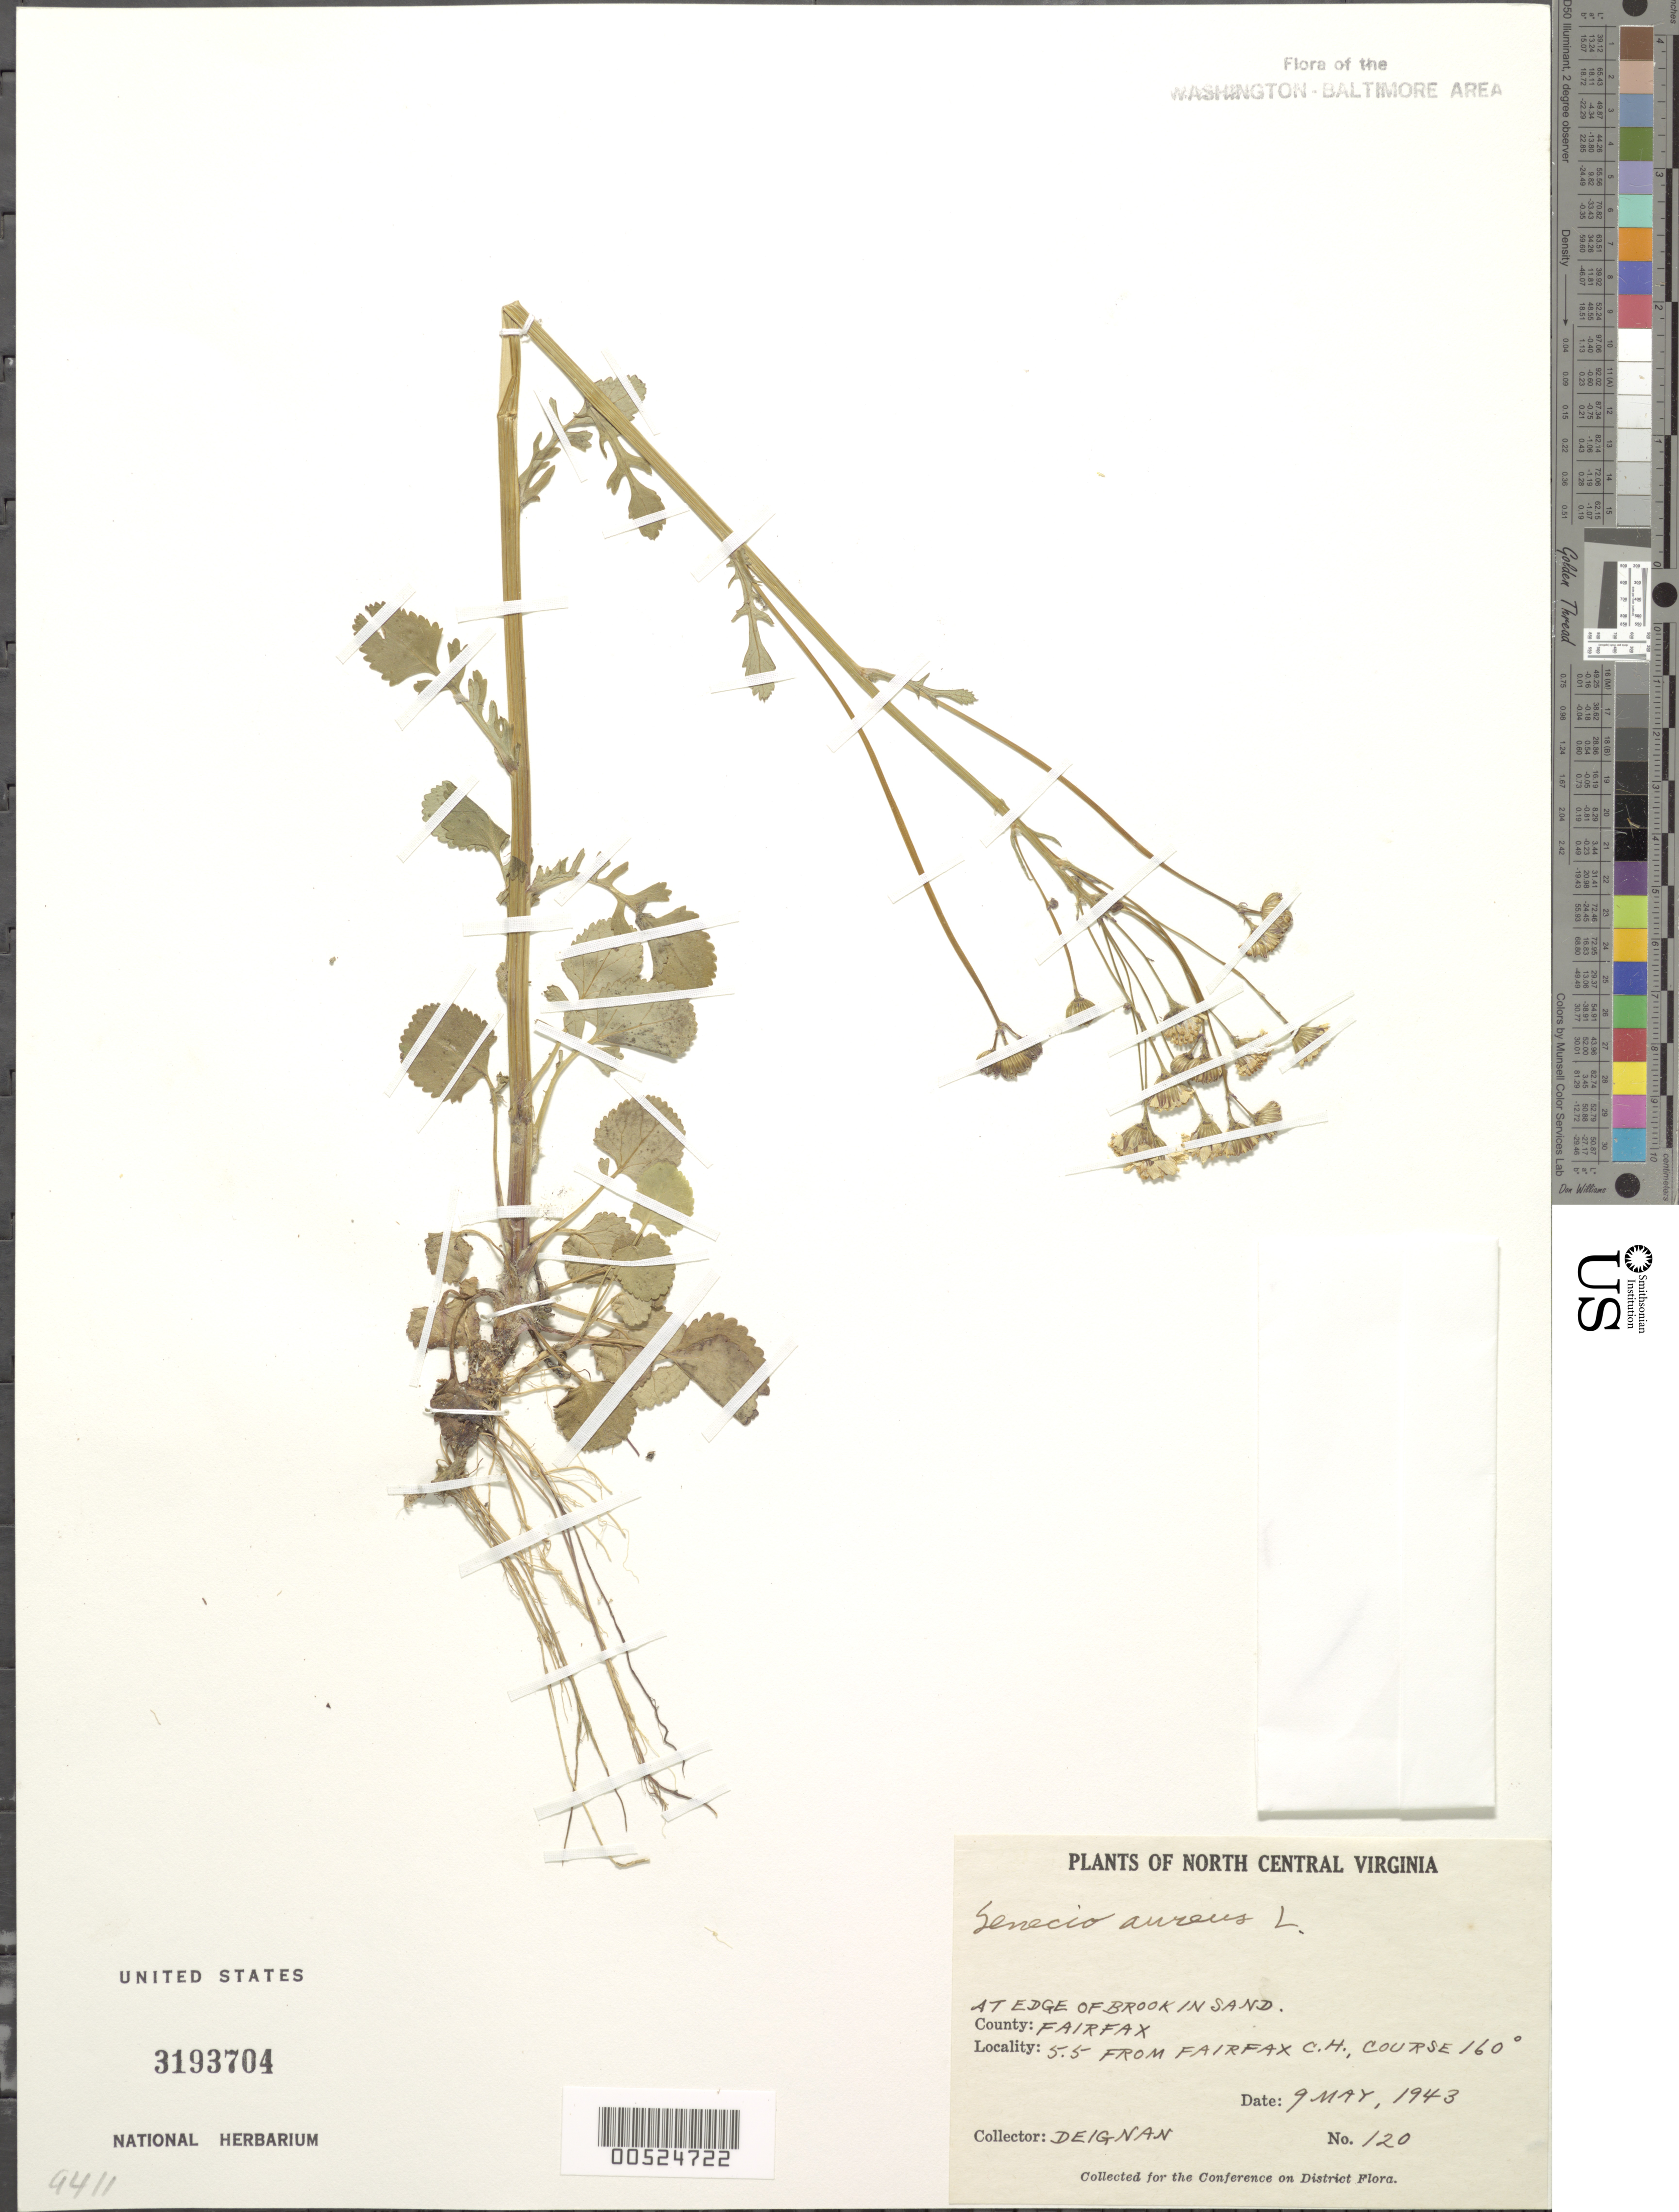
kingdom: Plantae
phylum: Tracheophyta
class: Magnoliopsida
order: Asterales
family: Asteraceae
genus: Packera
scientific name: Packera aurea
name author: (L.) Á. Löve & D. Löve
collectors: H. Deignan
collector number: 120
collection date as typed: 09 May 1943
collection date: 1943-05-09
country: United States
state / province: Virginia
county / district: Fairfax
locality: Fairfax Courthouse, 5.5 mi. from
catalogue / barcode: US 3193704